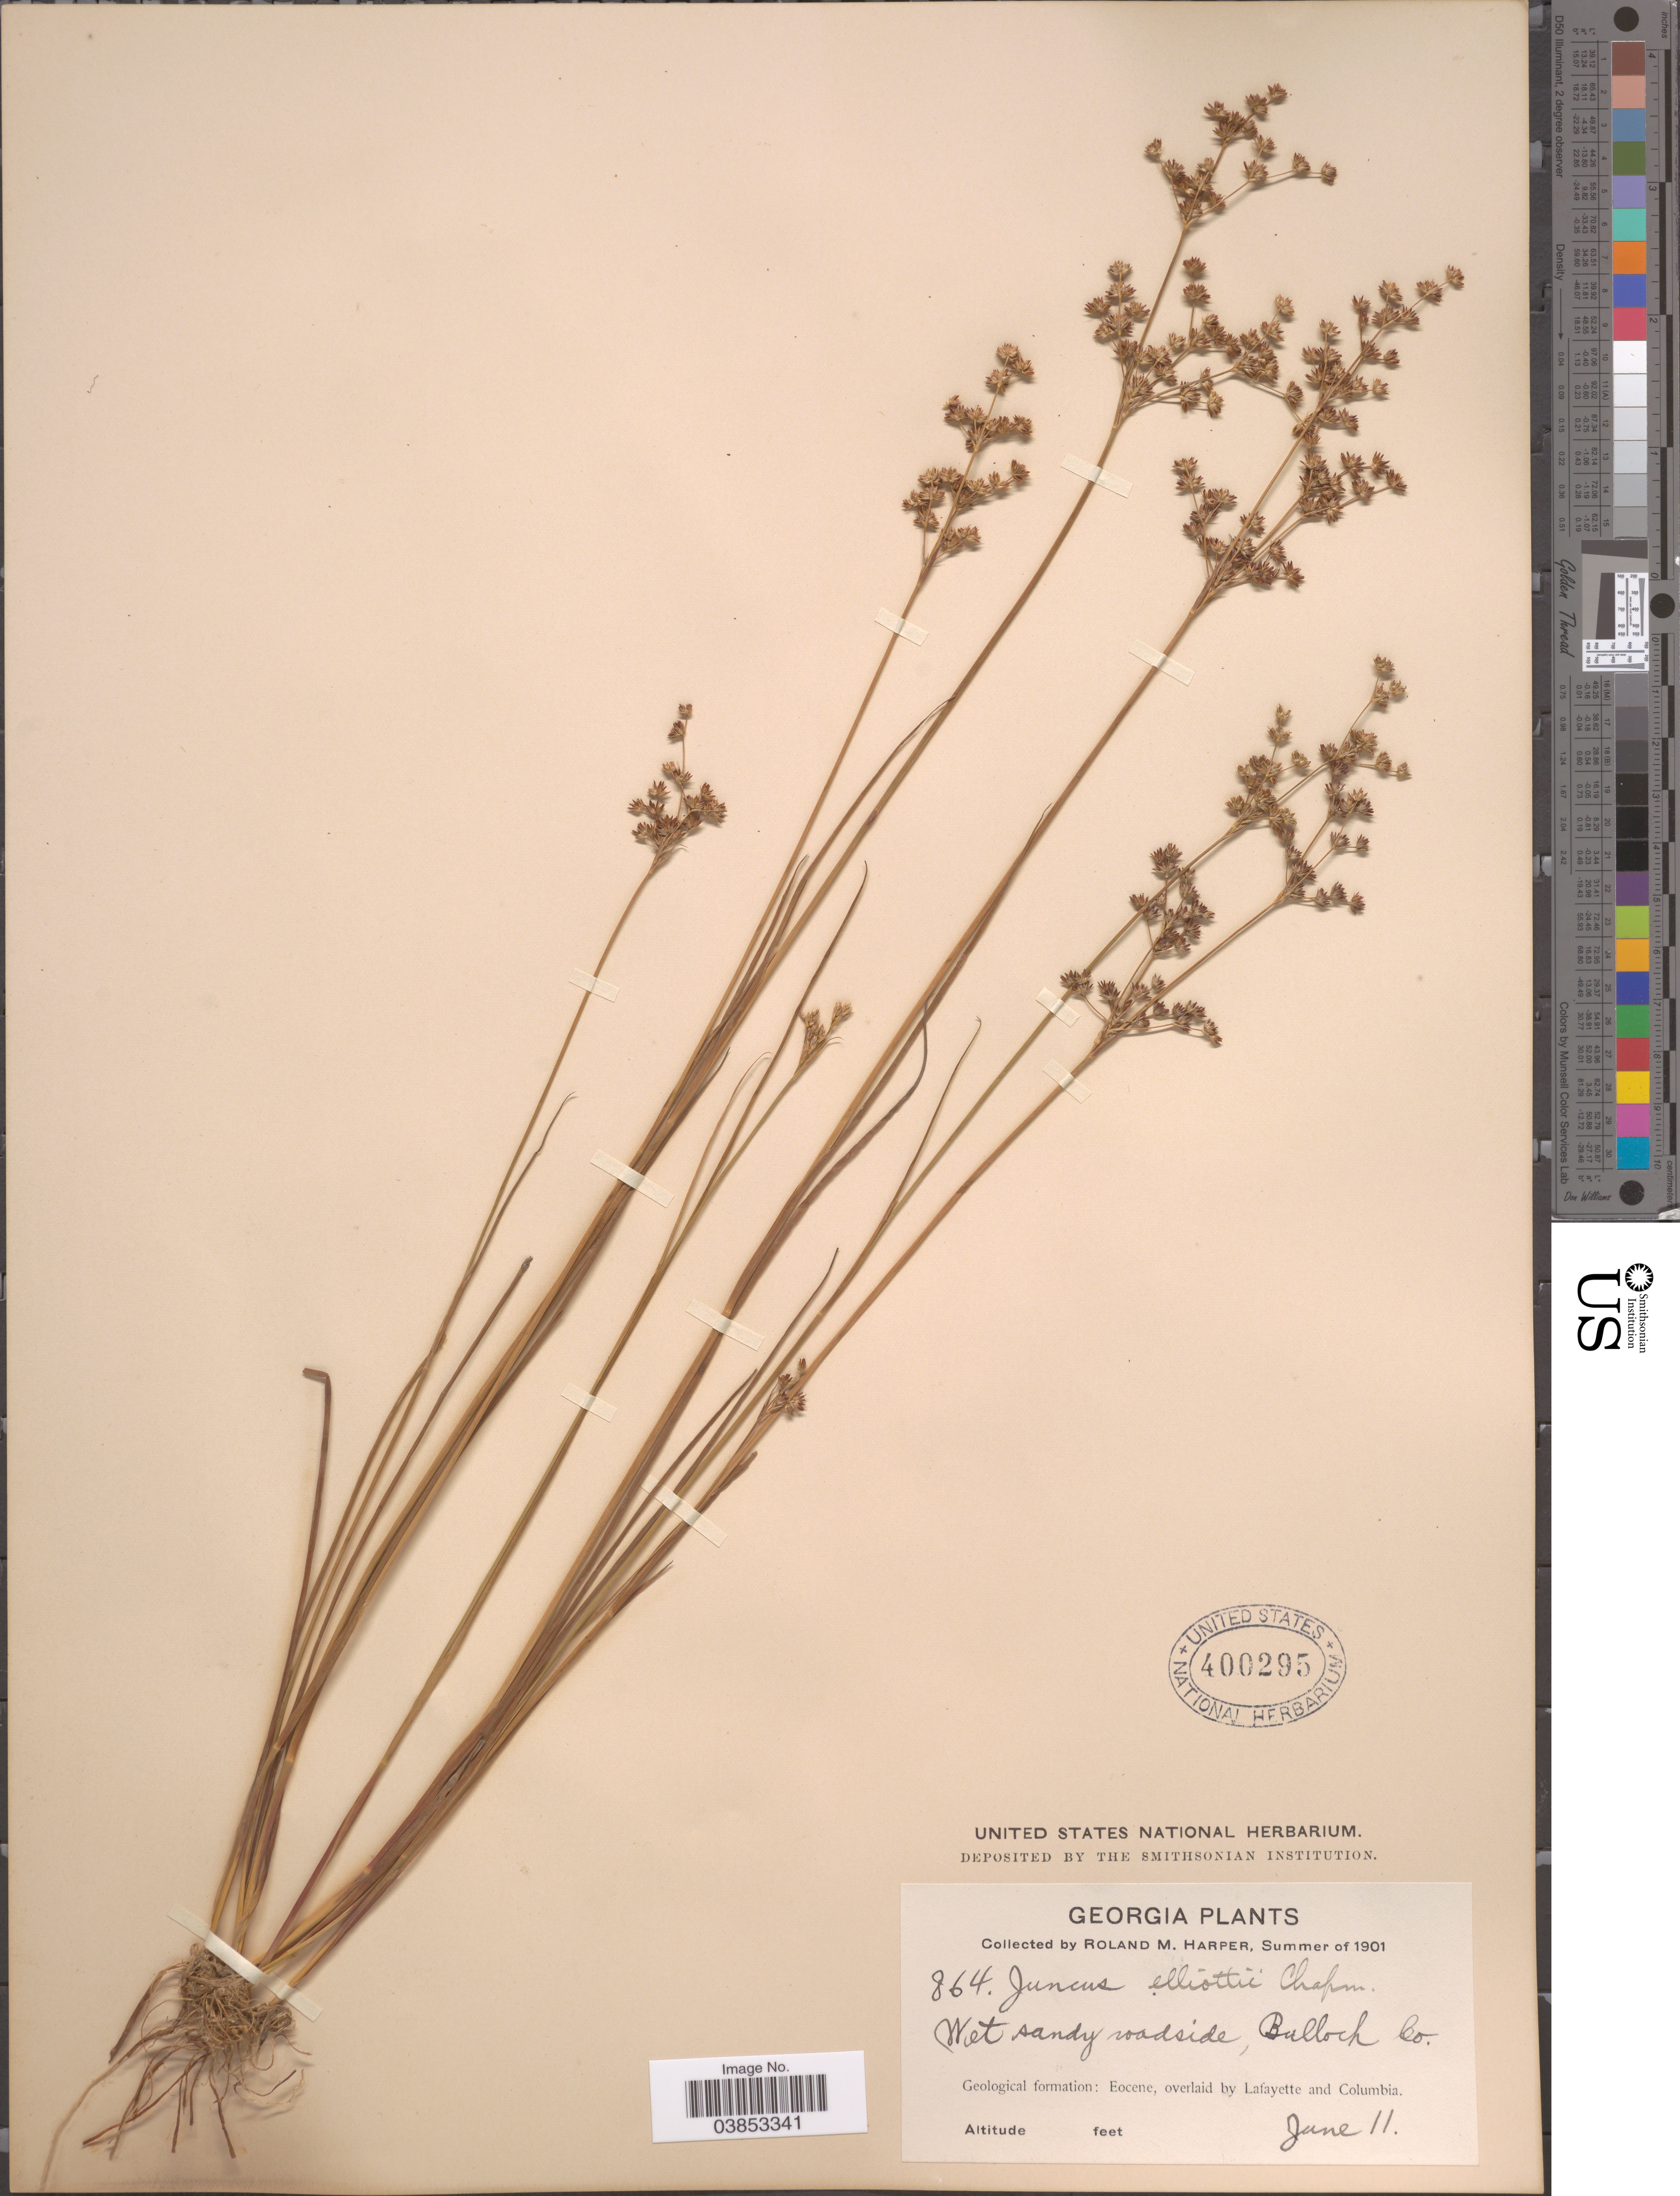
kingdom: Plantae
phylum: Tracheophyta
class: Liliopsida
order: Poales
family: Juncaceae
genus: Juncus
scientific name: Juncus elliottii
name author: Chapm.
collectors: R. M. Harper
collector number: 864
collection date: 1901-06-11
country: United States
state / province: Georgia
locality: Bullock Co. Geological formation: Eocene, overlaid by Lafayette and Columbia.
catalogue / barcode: US 400295